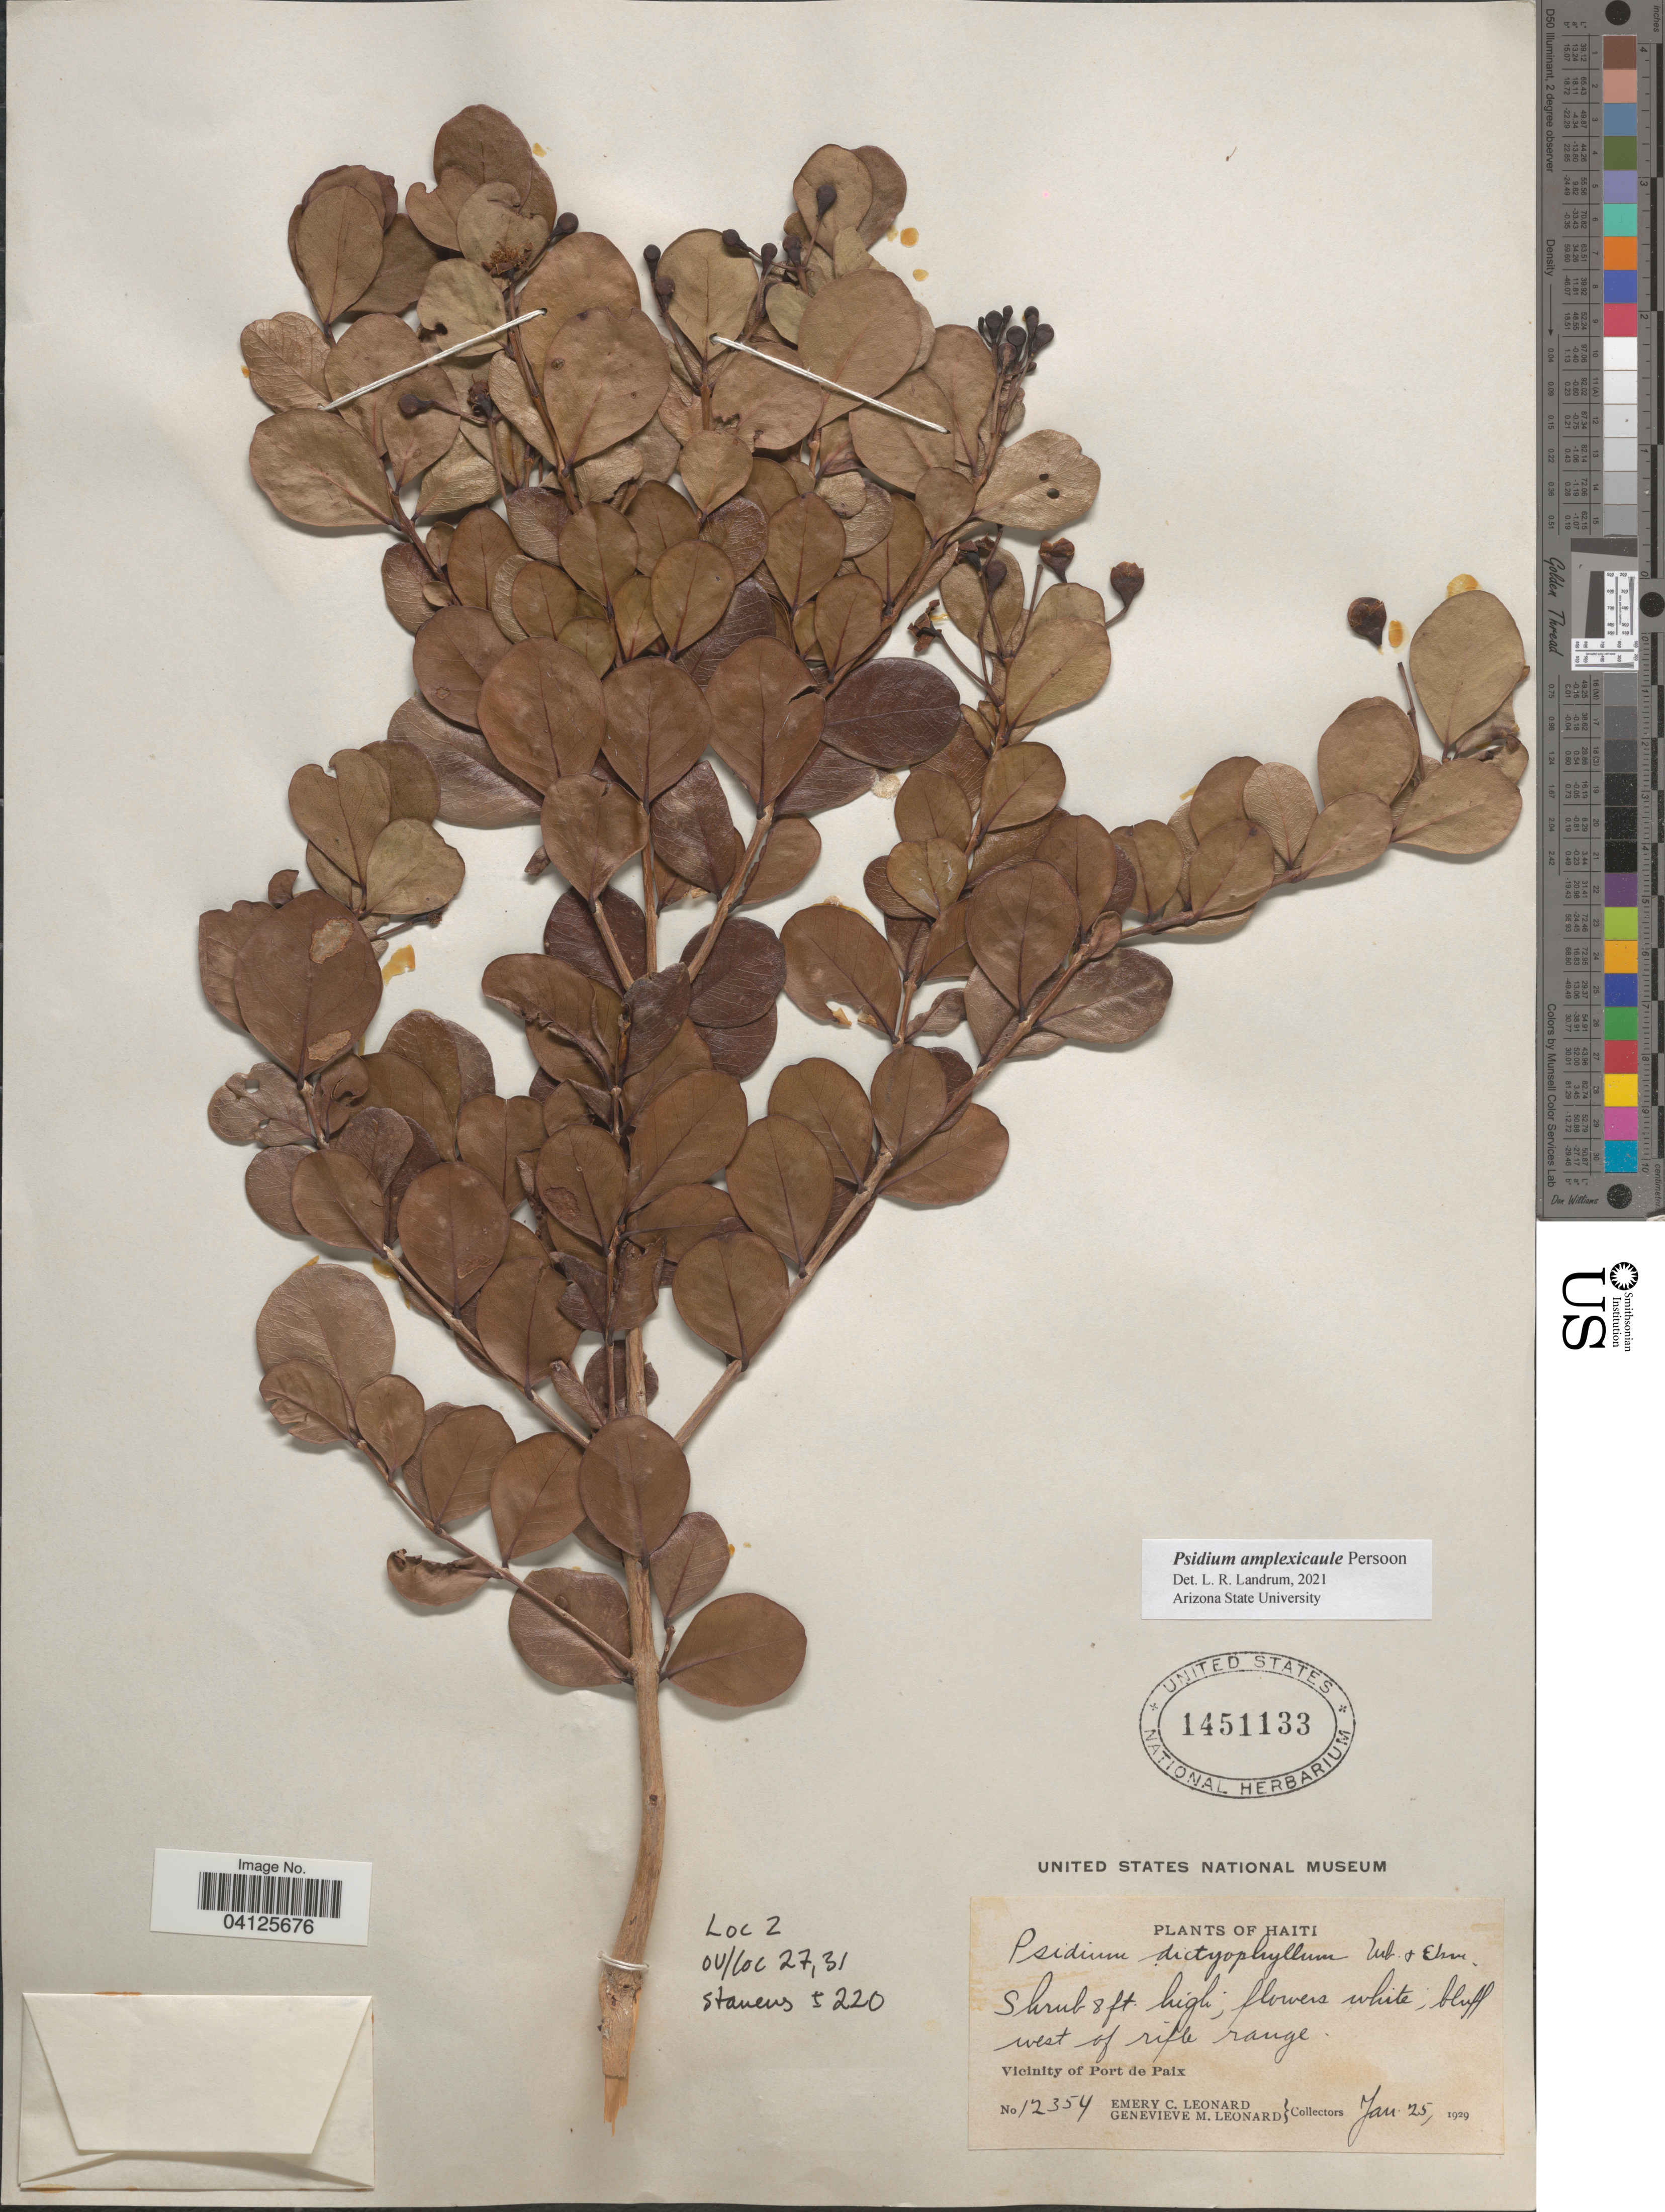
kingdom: Plantae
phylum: Tracheophyta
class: Magnoliopsida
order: Myrtales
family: Myrtaceae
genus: Psidium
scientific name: Psidium amplexicaule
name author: Pers.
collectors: E. C. Leonard & G. M. Leonard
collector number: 12354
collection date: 1929-01-25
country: Haiti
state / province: Nord-Ouest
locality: Bluff west of rifle range. Vicinity of Port de Paix.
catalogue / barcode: US 1451133